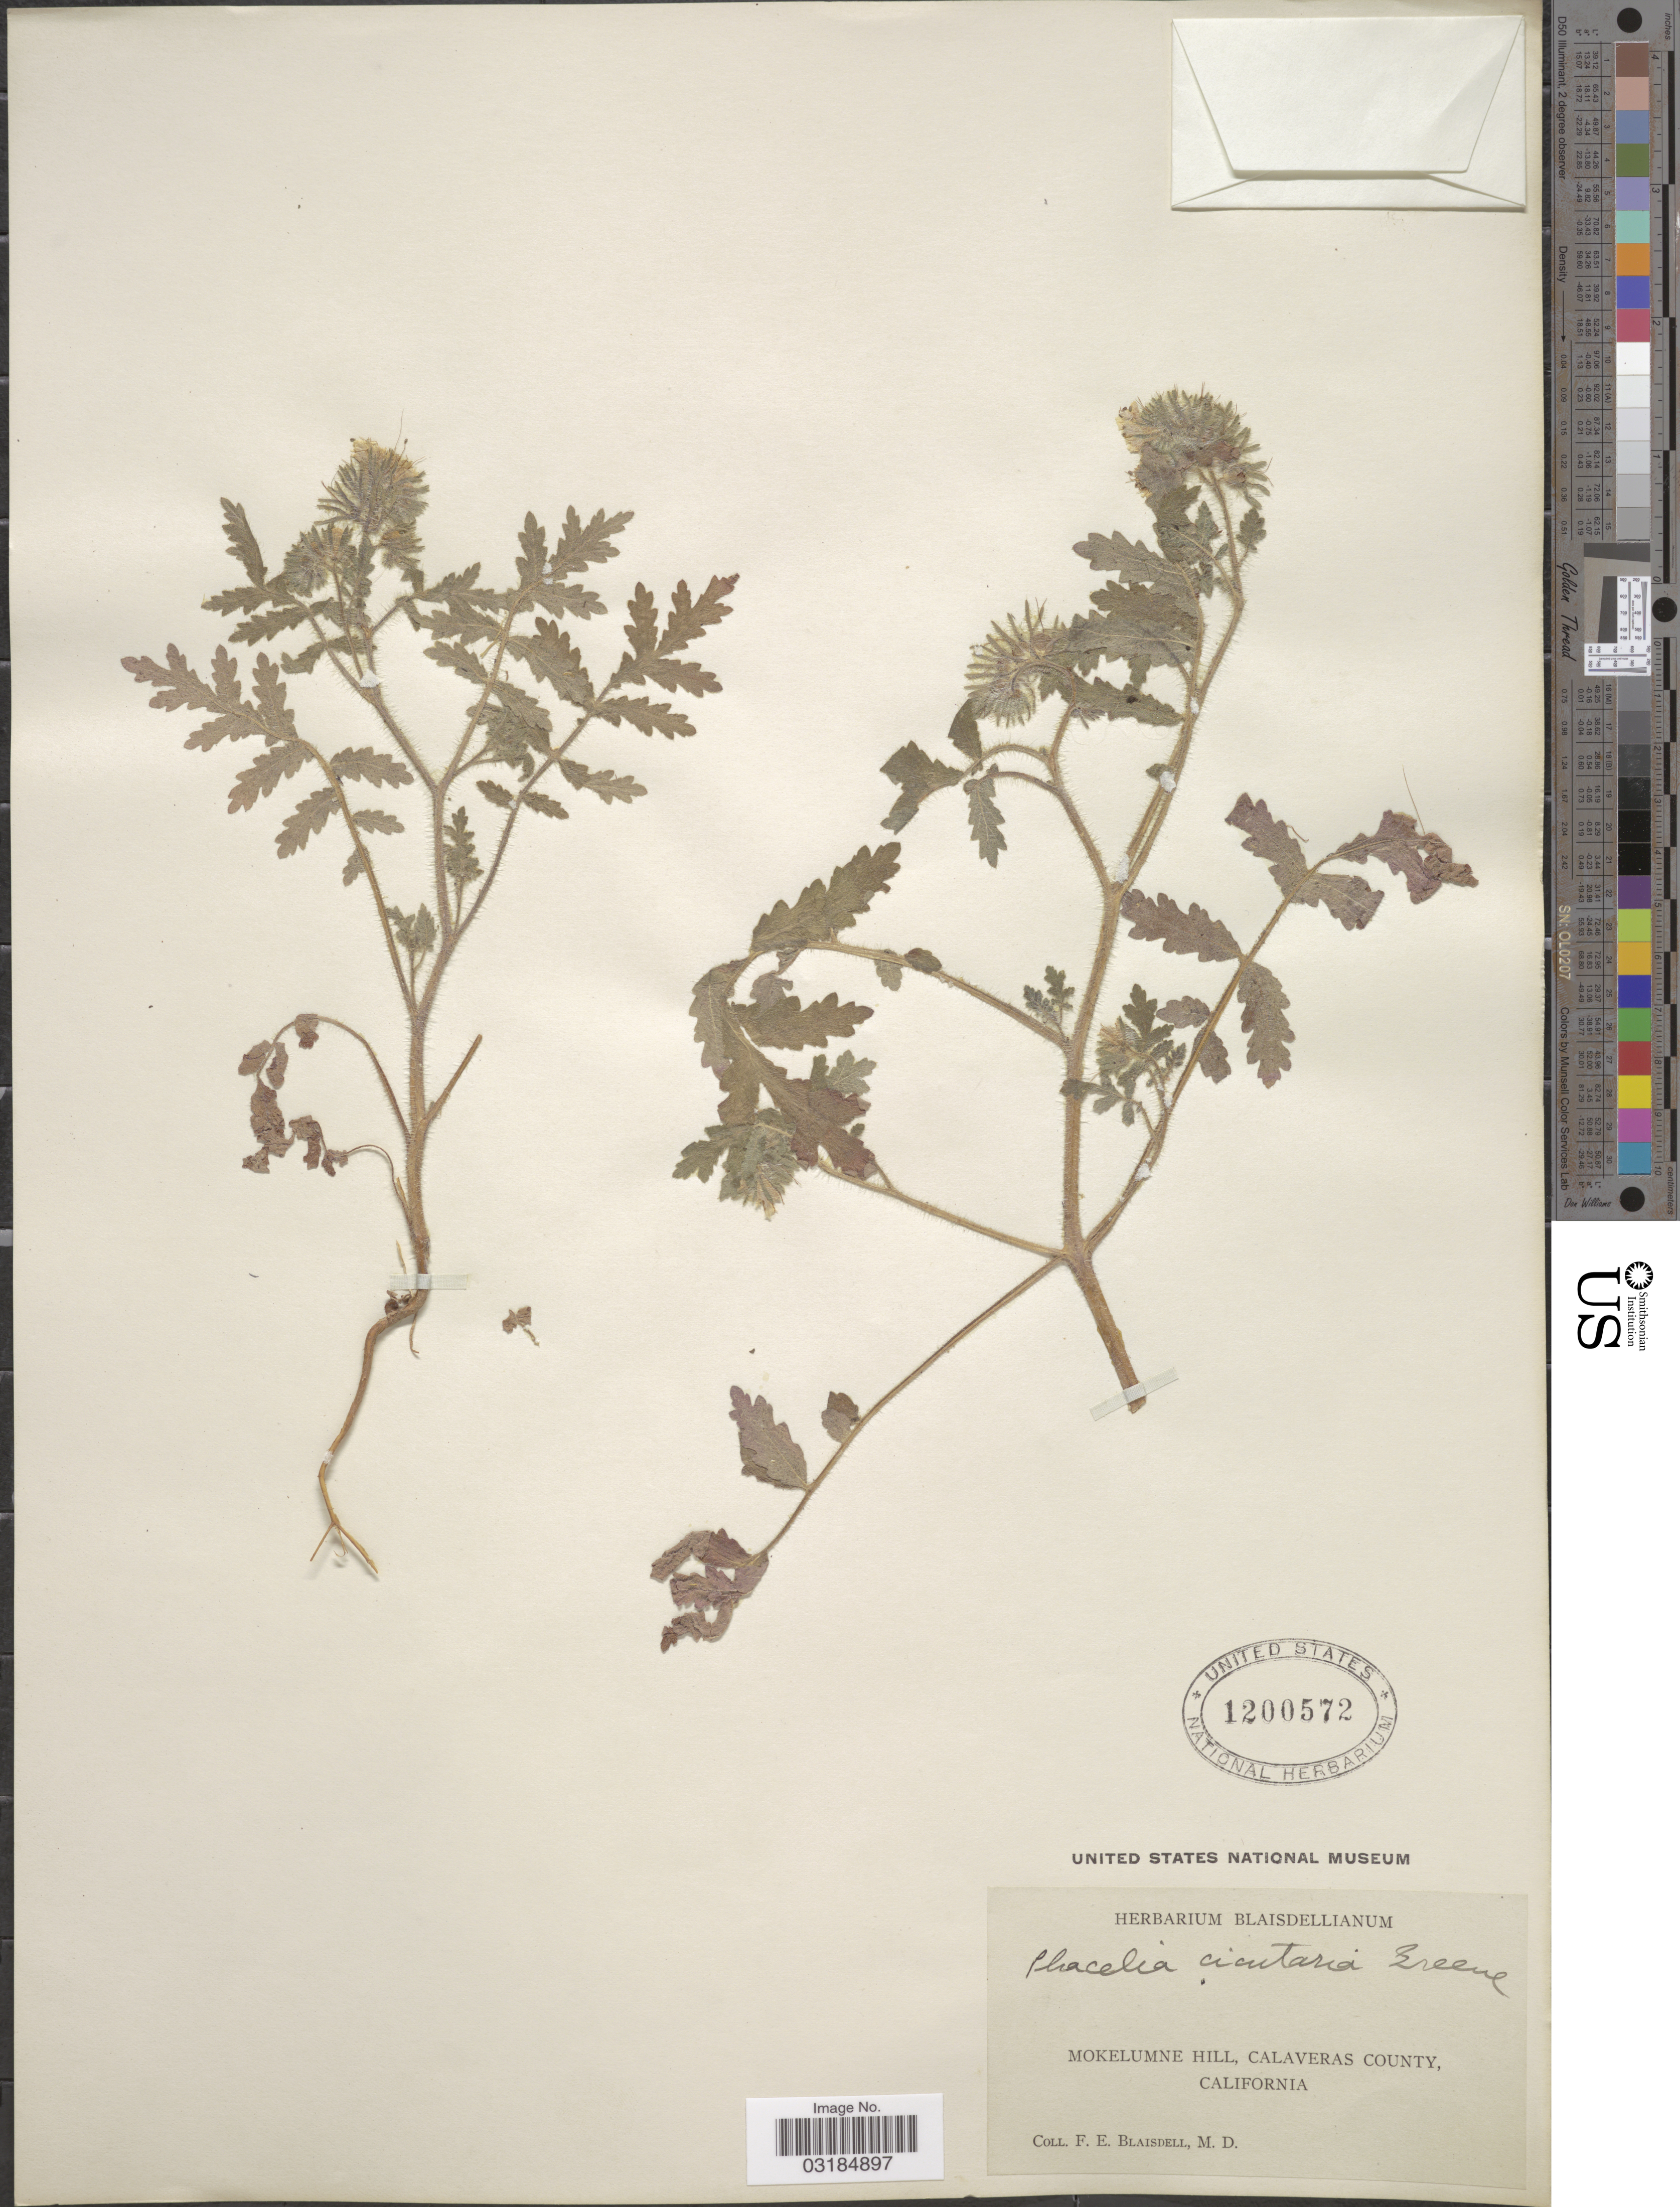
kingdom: Plantae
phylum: Tracheophyta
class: Magnoliopsida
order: Boraginales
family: Hydrophyllaceae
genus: Phacelia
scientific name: Phacelia cicutaria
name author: Greene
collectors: F. Blaisdell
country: United States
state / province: California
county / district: Calaveras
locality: Mokelumne Hill, Calaveras County.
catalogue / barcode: US 1200572